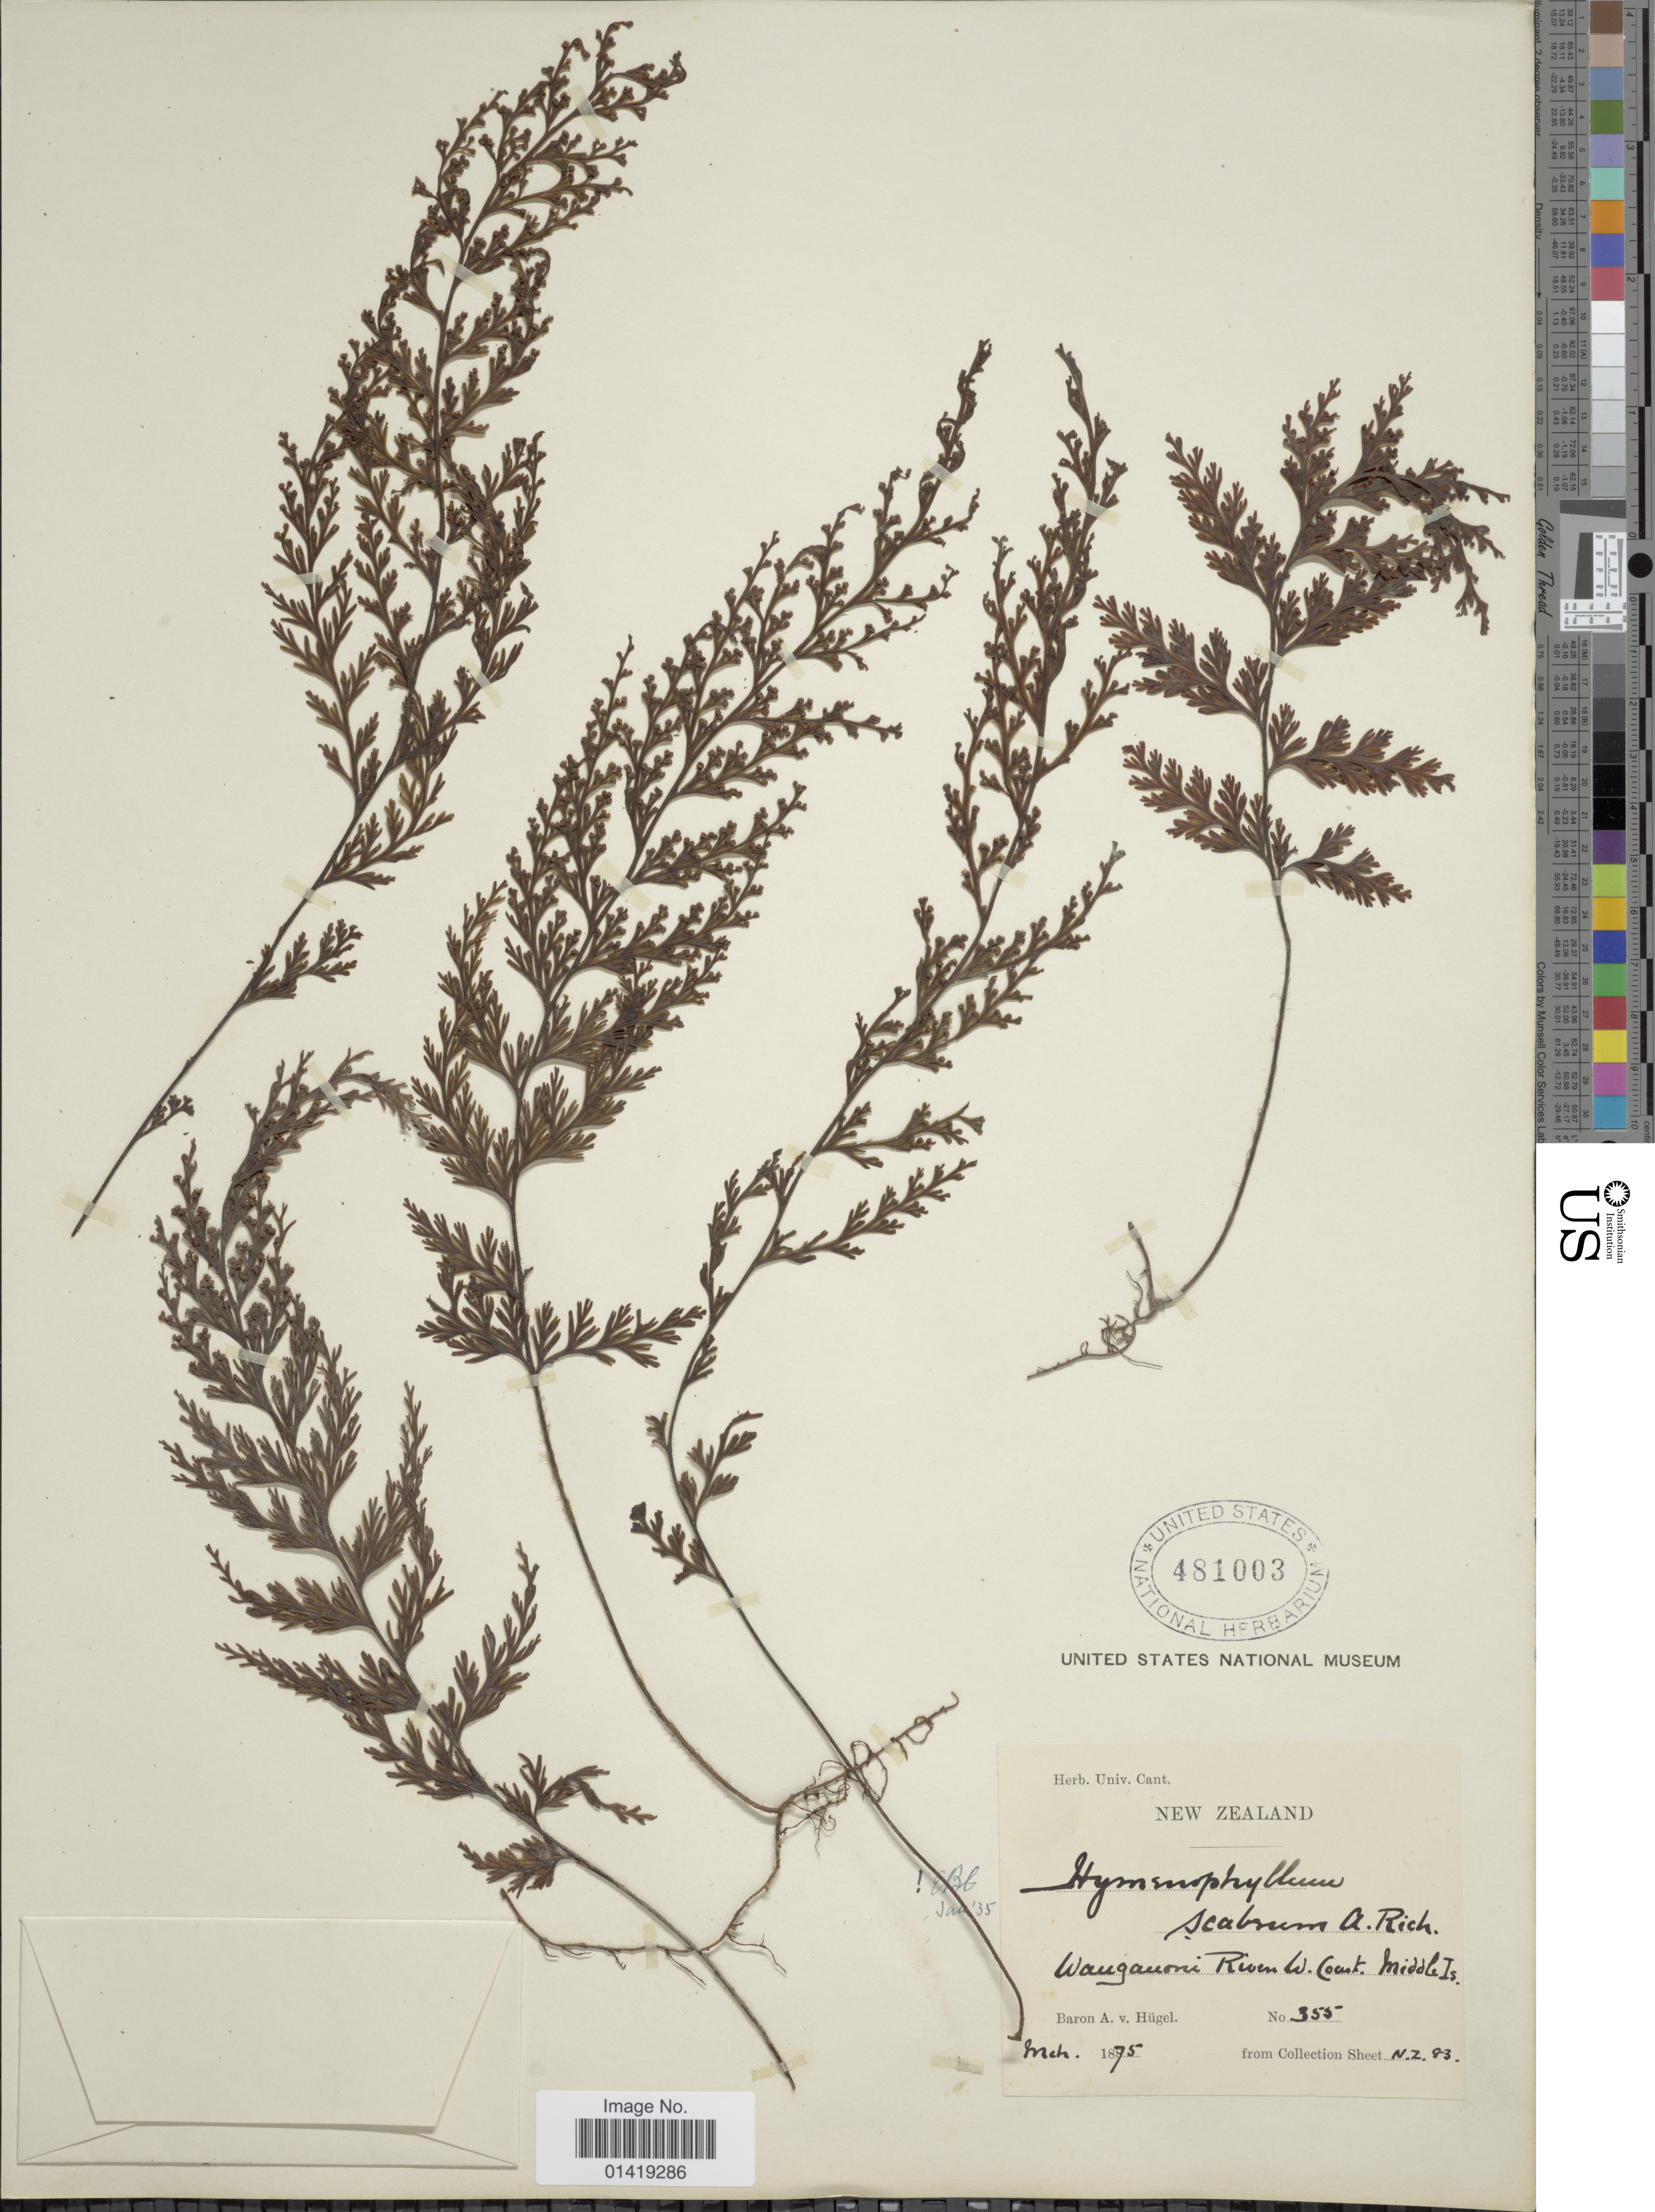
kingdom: Plantae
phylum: Tracheophyta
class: Polypodiopsida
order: Hymenophyllales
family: Hymenophyllaceae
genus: Hymenophyllum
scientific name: Hymenophyllum scabrum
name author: A. Rich.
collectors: C. A. von Hügel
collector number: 355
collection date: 1875-03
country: New Zealand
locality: Waugaumi [Whanganui] river W. Coast. Middle Is.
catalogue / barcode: US 481003